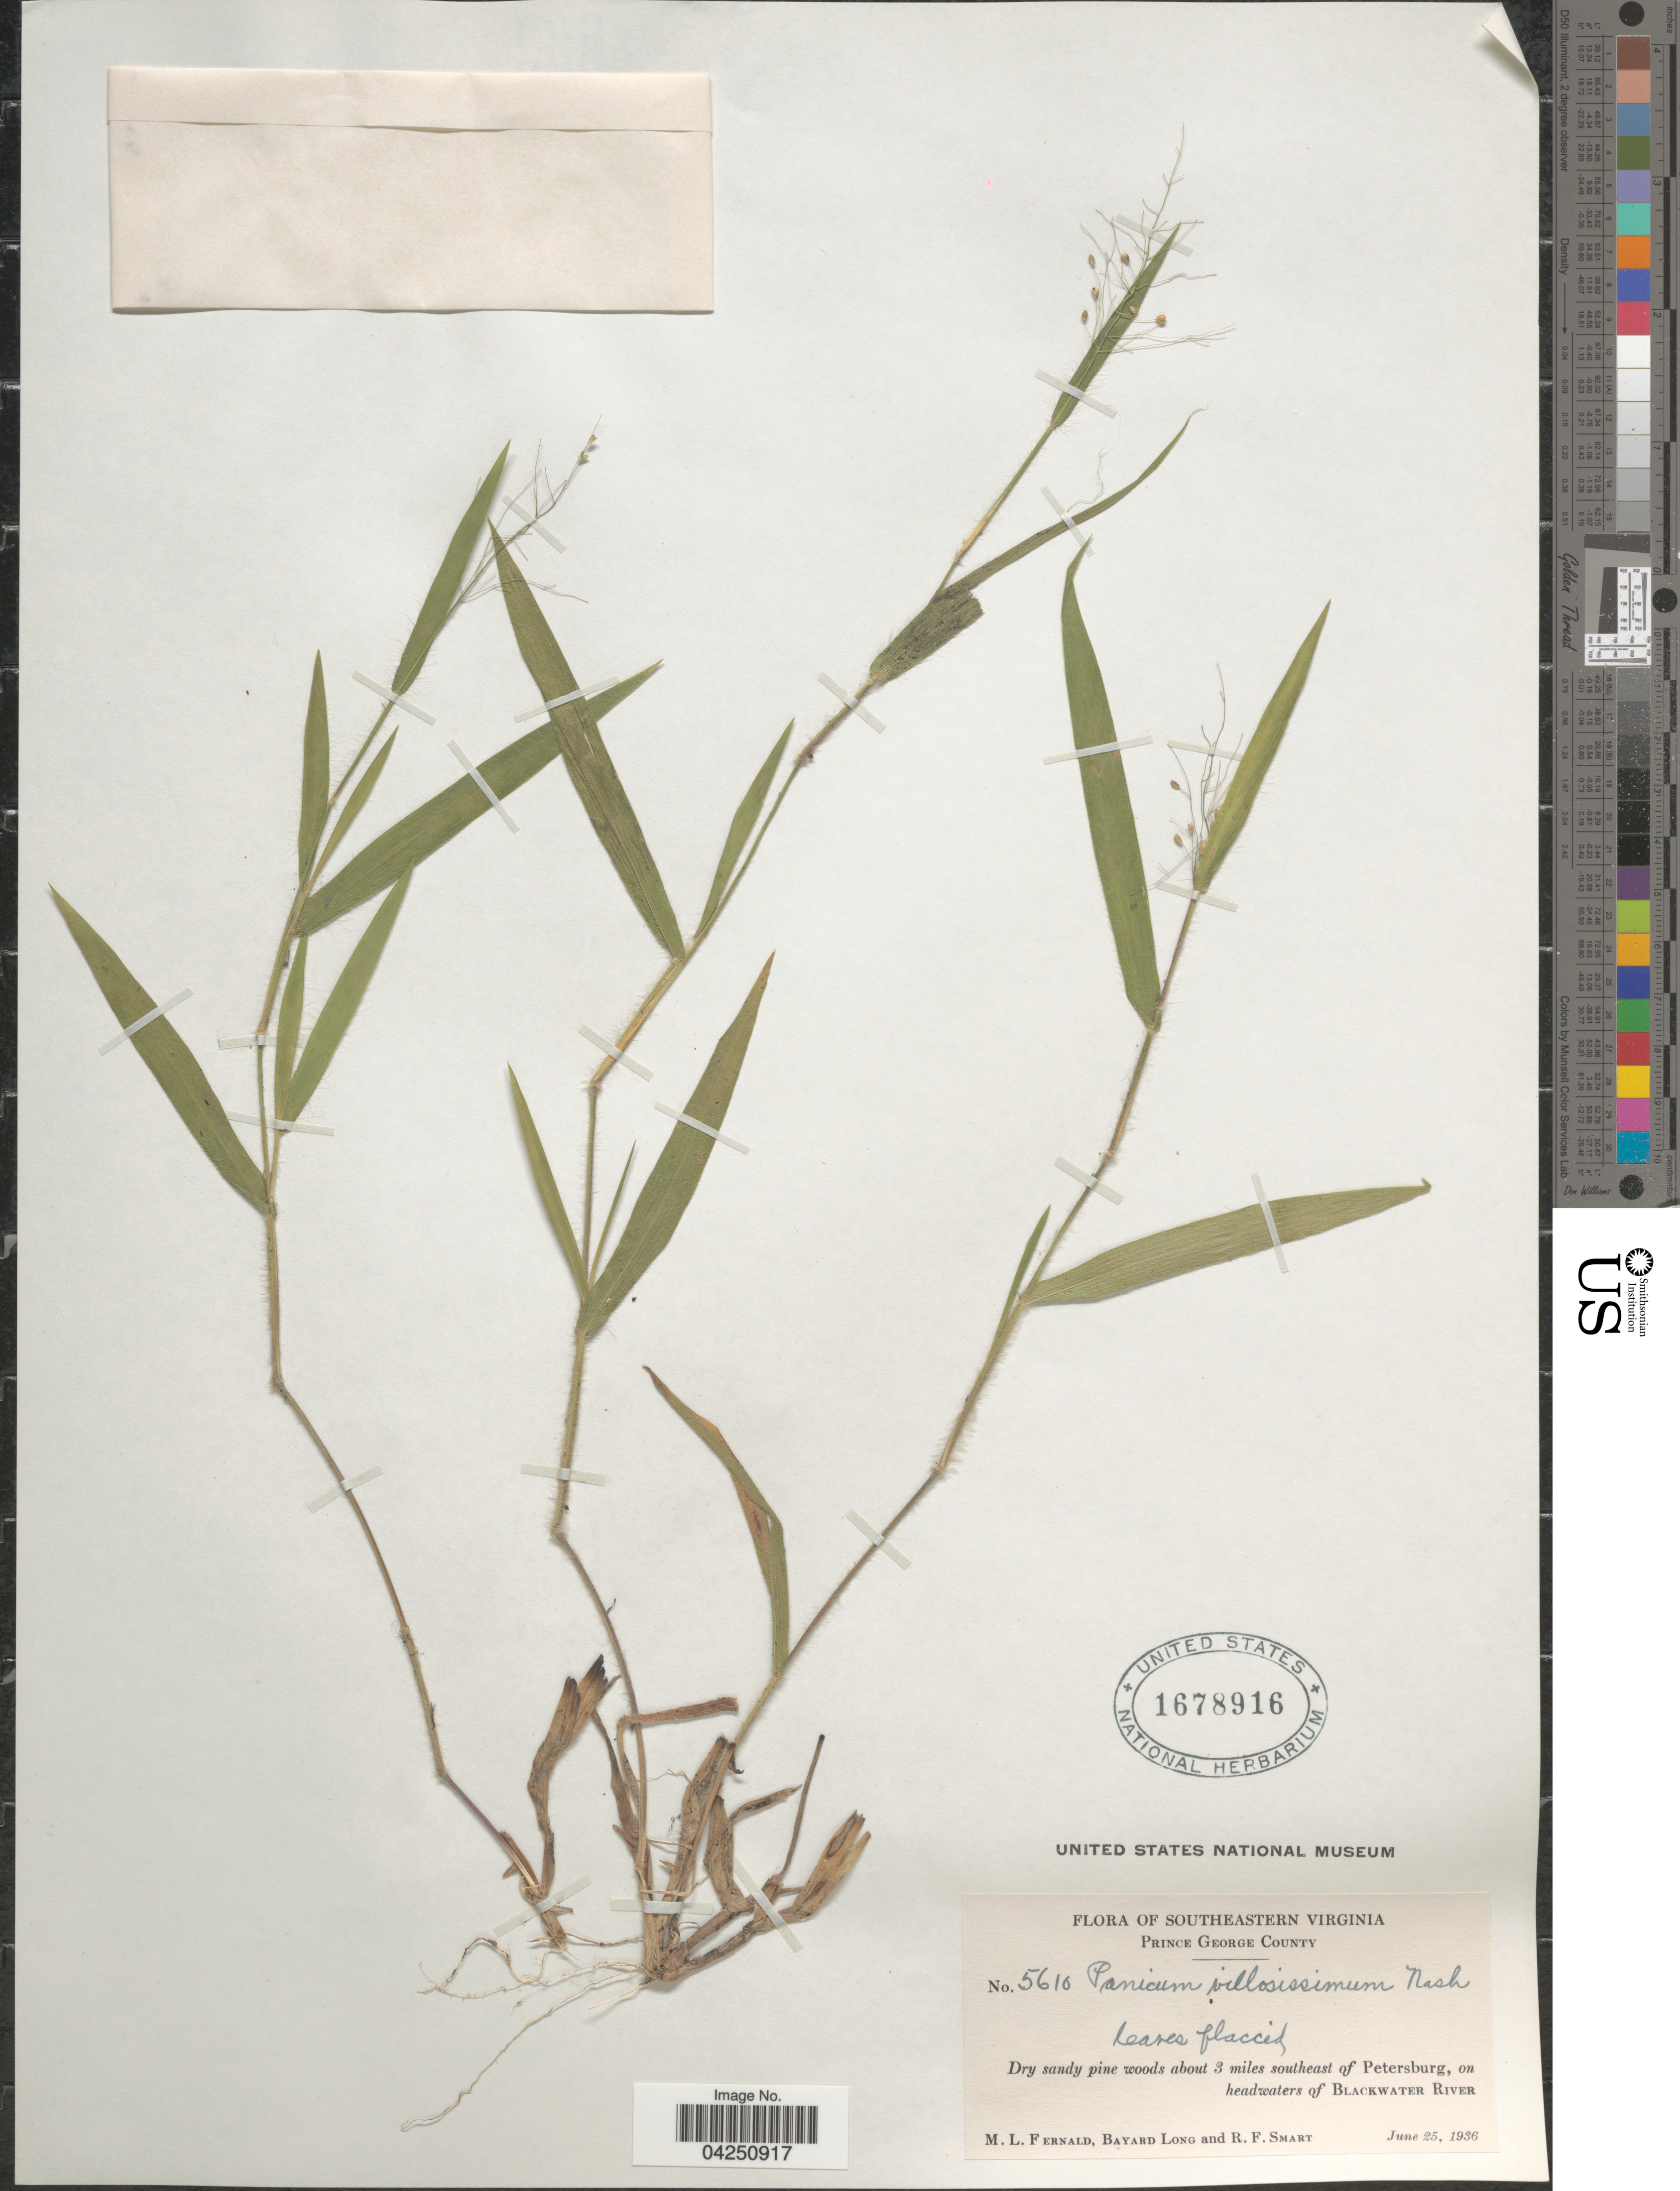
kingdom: Plantae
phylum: Tracheophyta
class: Liliopsida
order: Poales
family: Poaceae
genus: Dichanthelium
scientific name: Dichanthelium acuminatum var. acuminatum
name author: (Sw.) Gould & C.A. Clark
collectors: M. L. Fernald, B. Long & R. Smart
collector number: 5610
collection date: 1936-06-25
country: United States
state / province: Virginia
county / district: Prince George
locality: Southeastern Virginia. Prince George County. Dry sandy pine woods about 3 miles southeast of Petersburg, on headwaters of Blackwater River.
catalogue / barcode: US 1678916